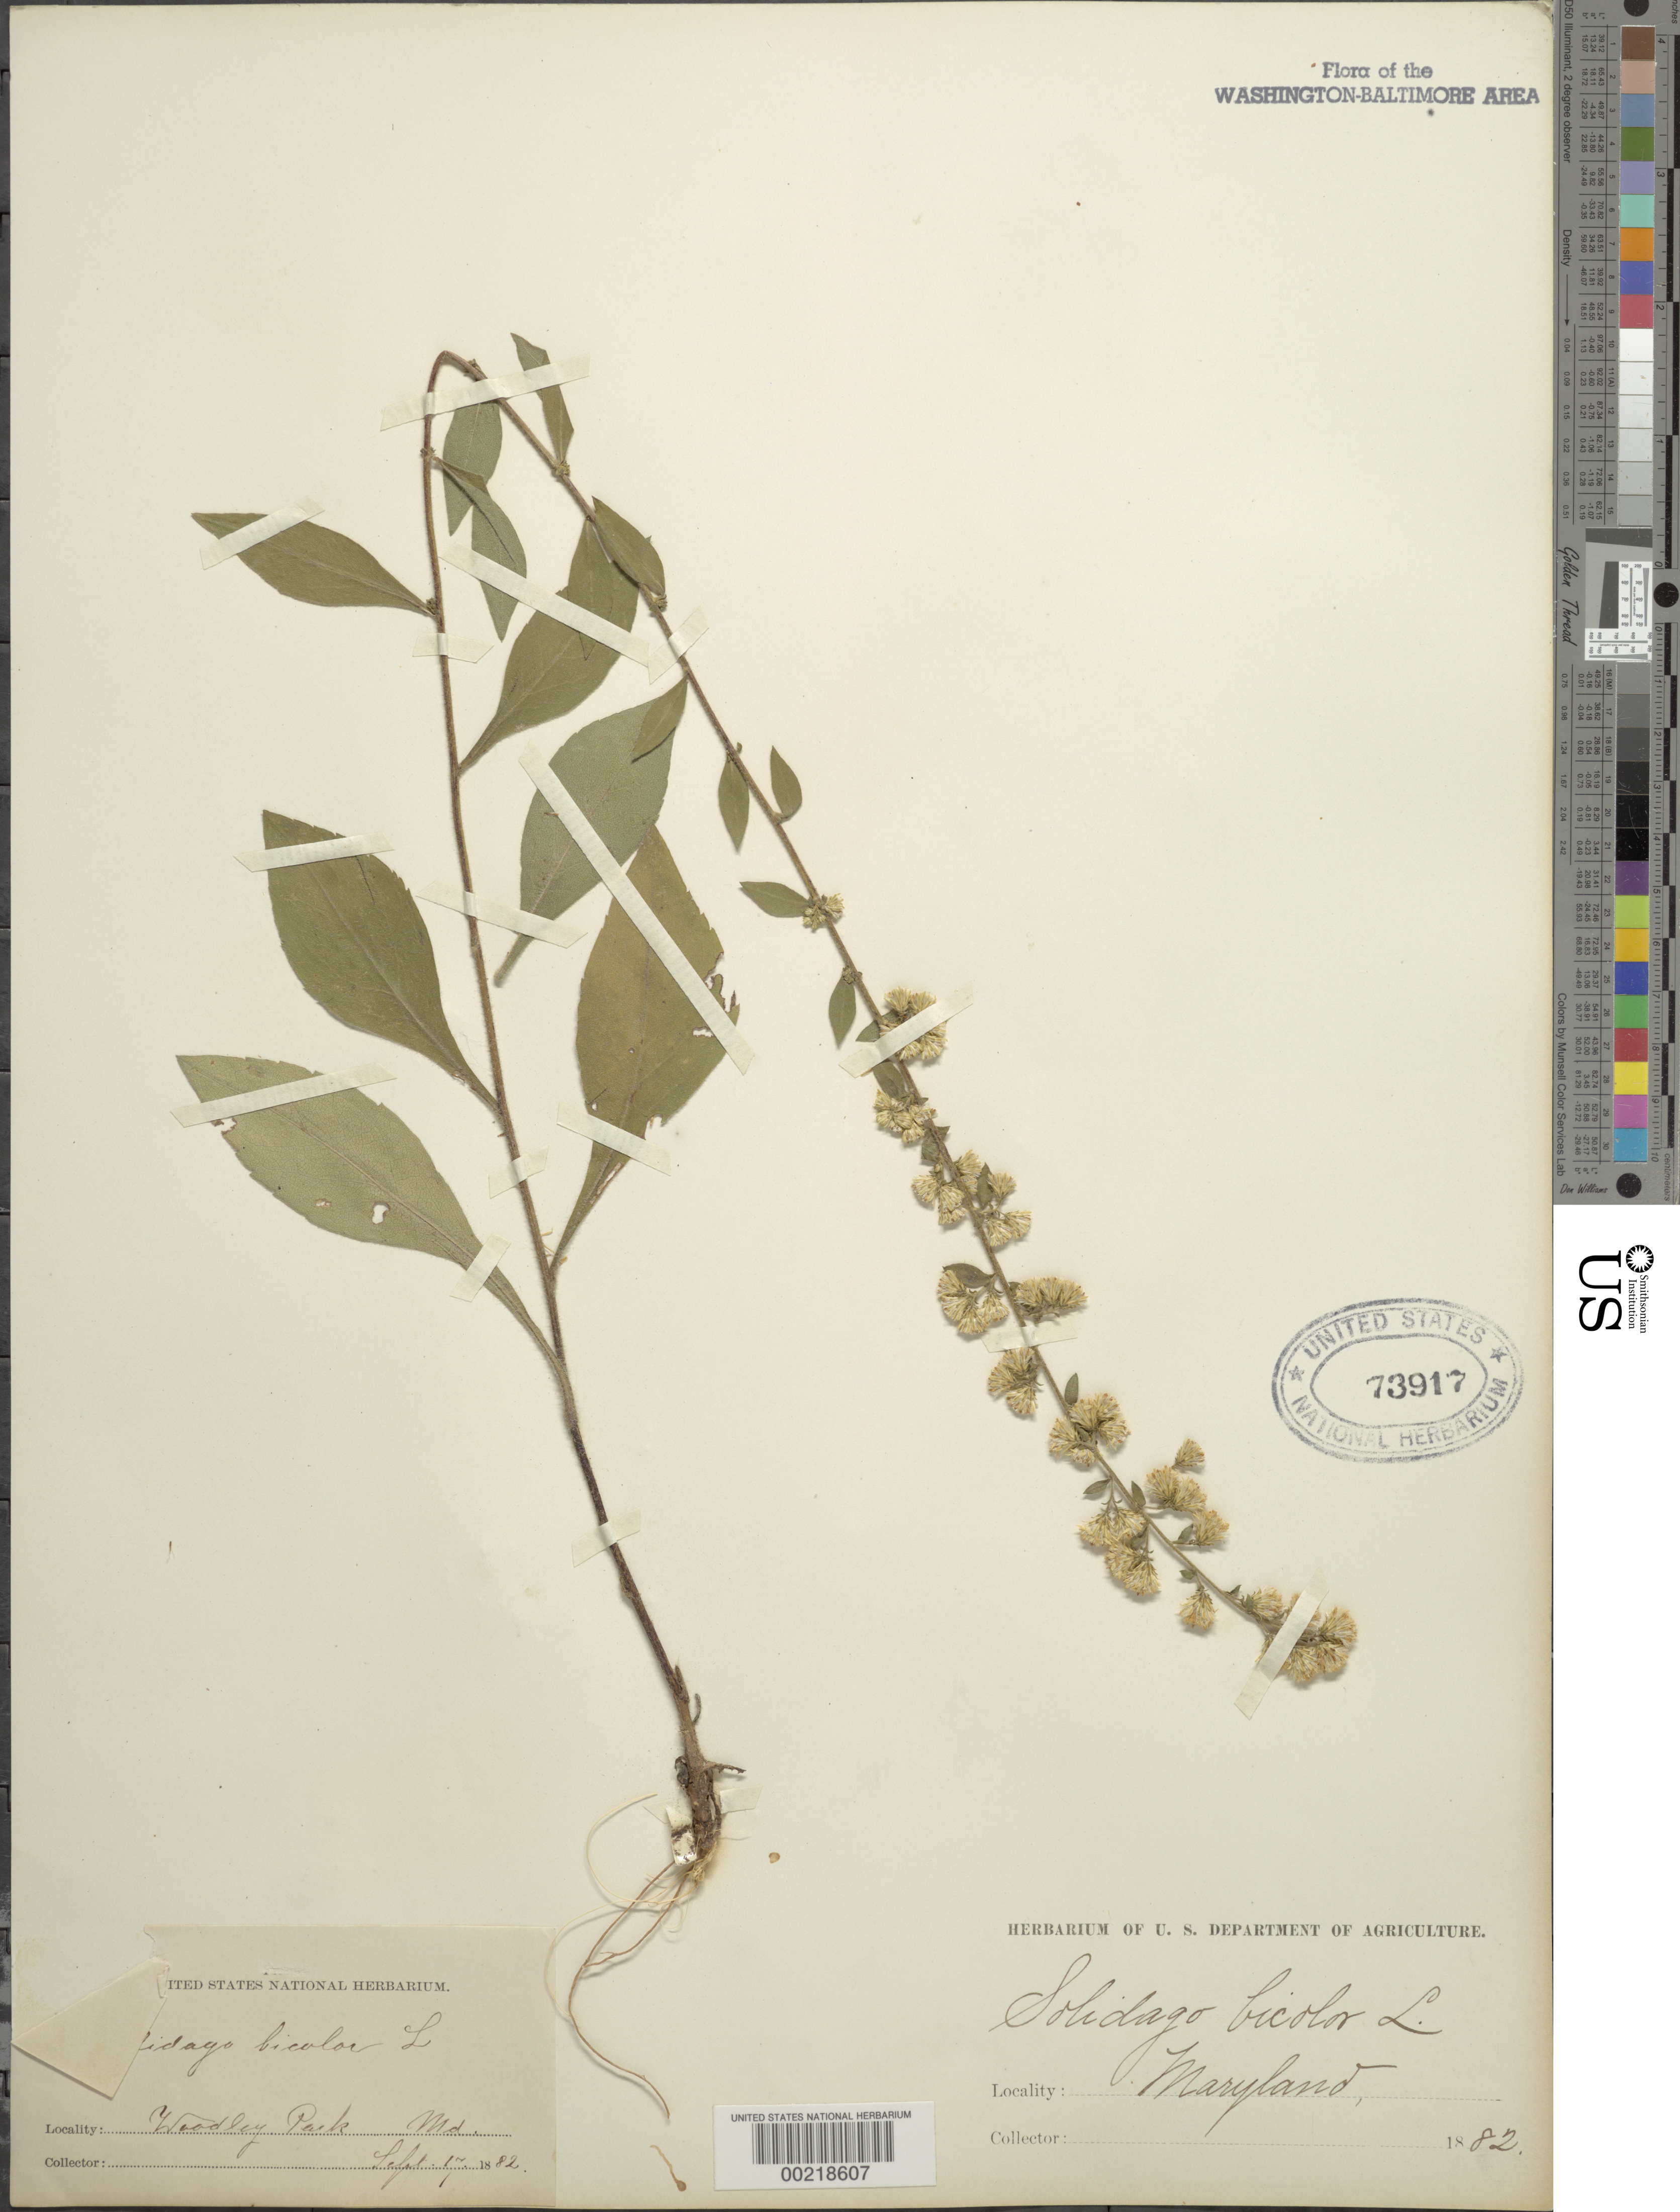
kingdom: Plantae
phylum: Tracheophyta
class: Magnoliopsida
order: Asterales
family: Asteraceae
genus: Solidago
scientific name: Solidago bicolor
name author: L.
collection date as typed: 17 Sep 1882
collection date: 1882-09-17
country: United States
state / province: District of Columbia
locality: Woodley Park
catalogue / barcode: US 73917